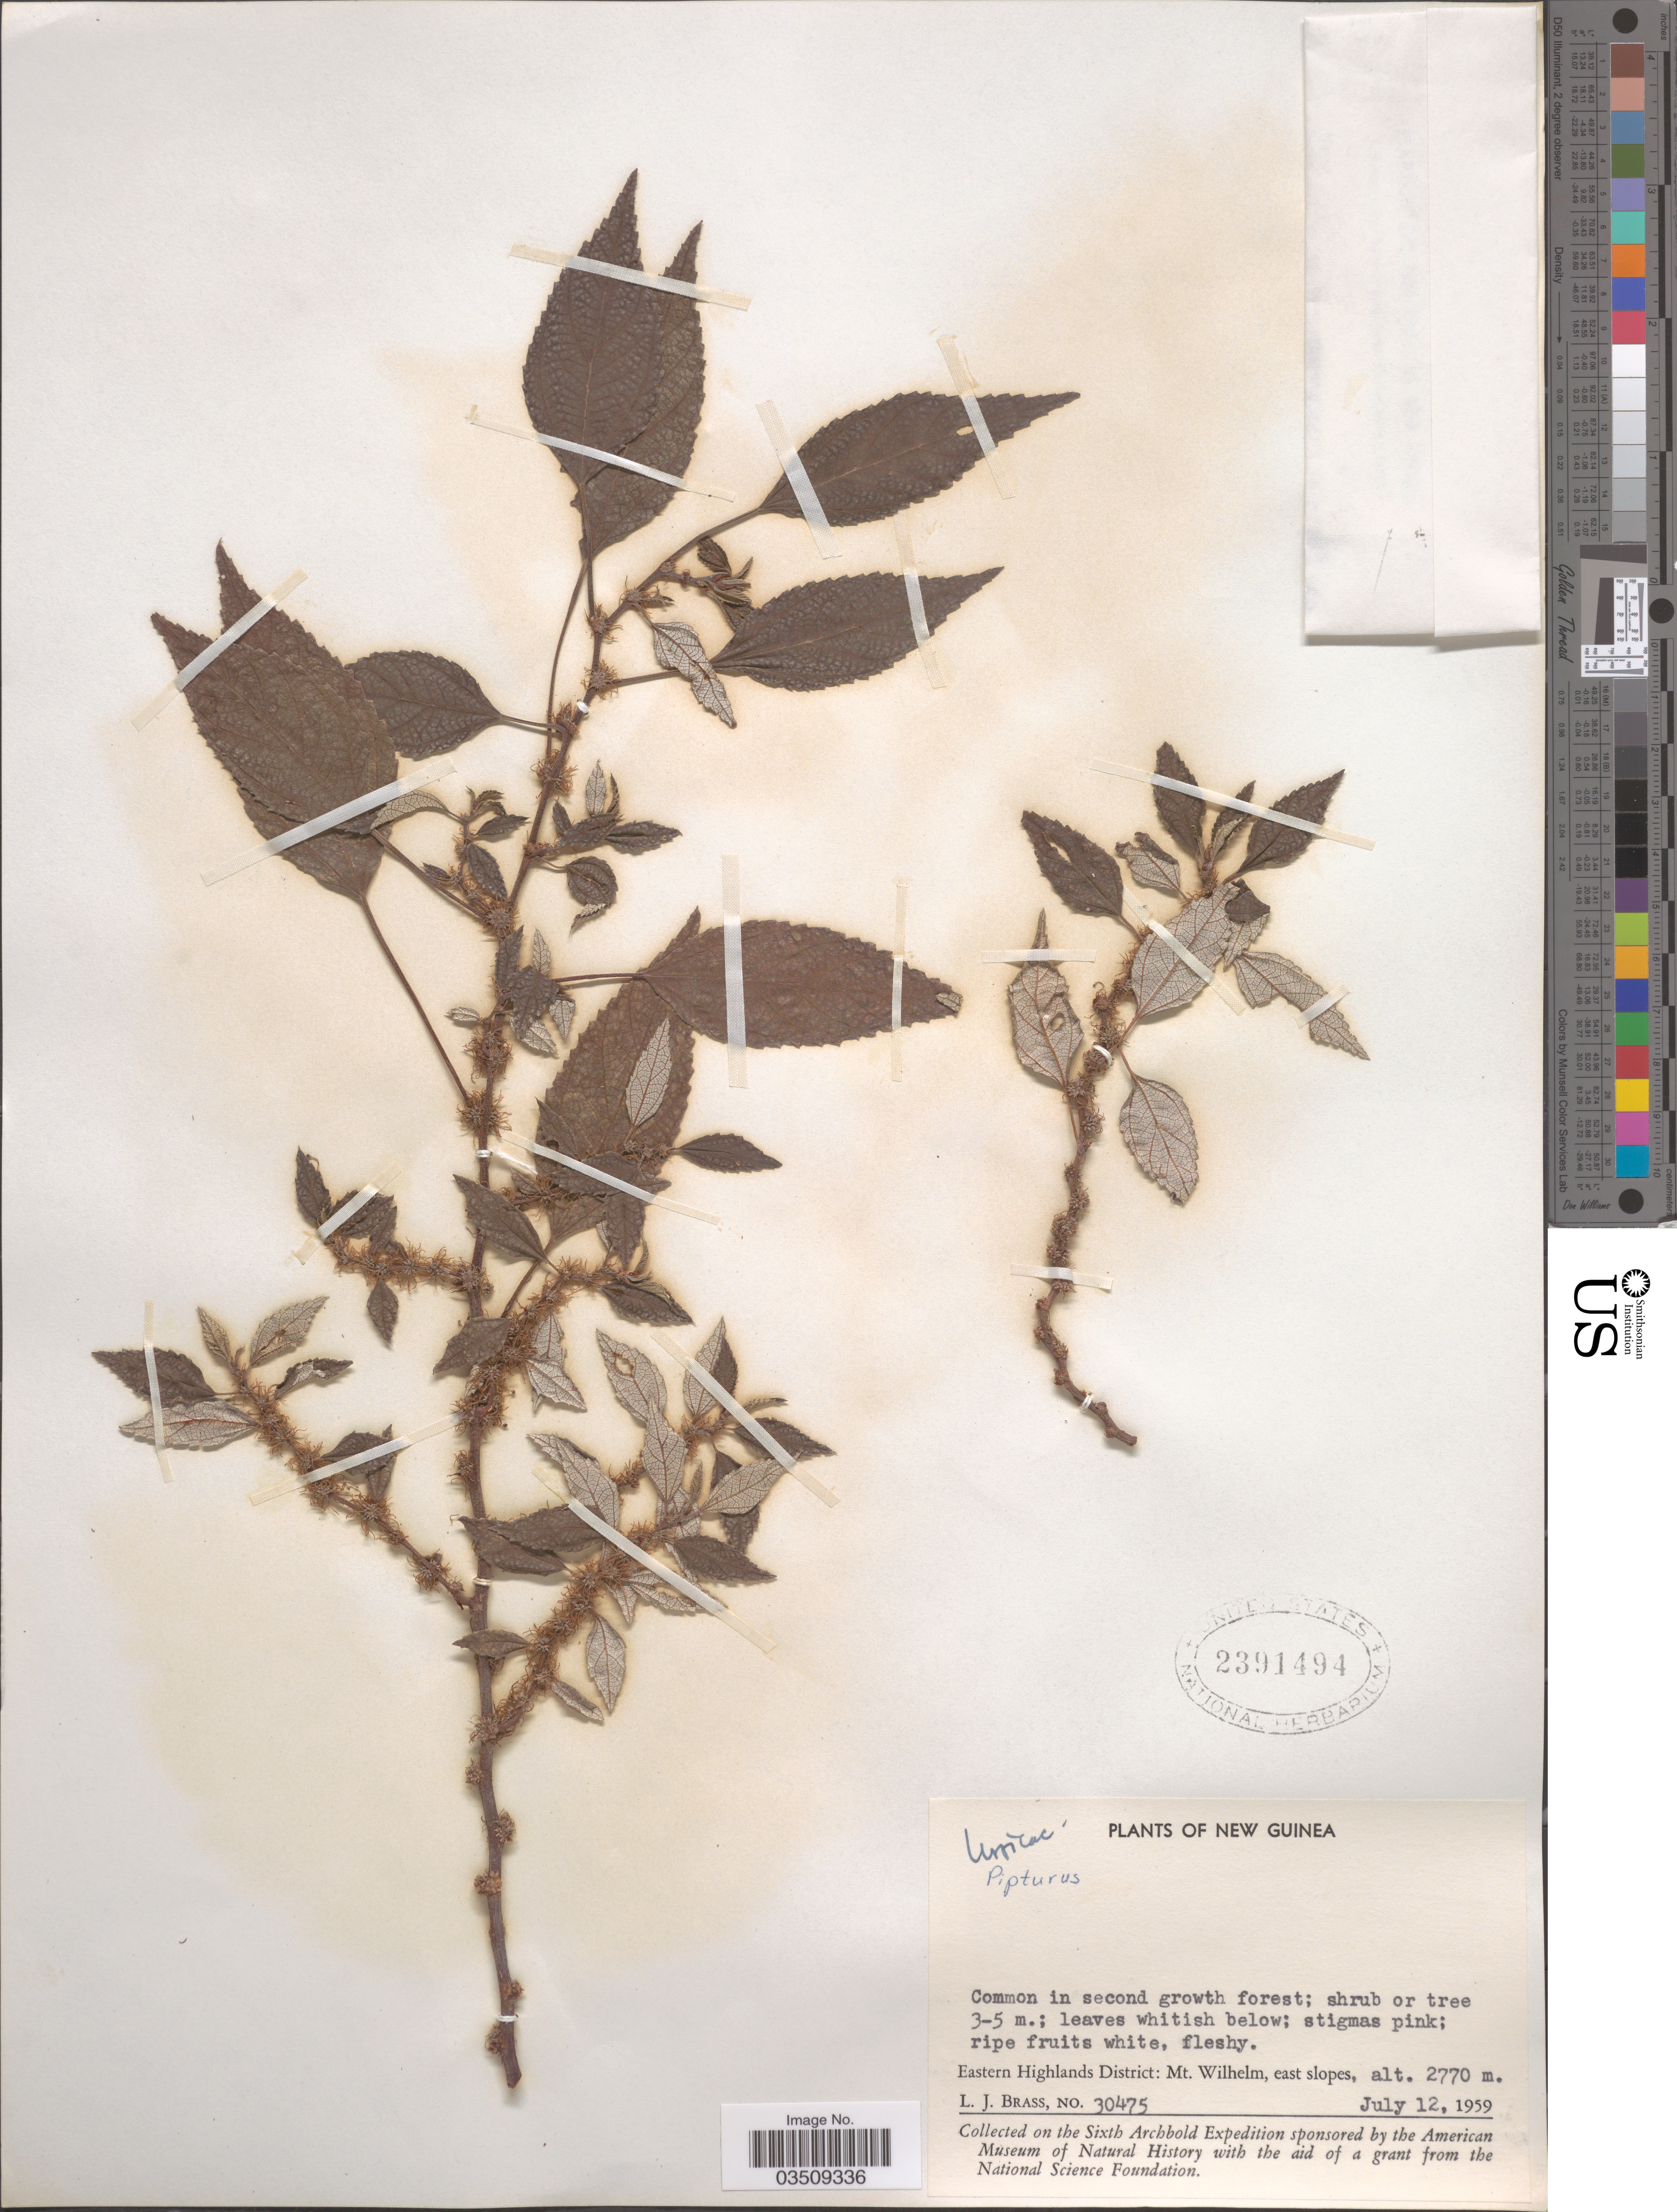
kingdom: Plantae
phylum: Tracheophyta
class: Magnoliopsida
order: Rosales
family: Urticaceae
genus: Pipturus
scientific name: Pipturus sp.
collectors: L. J. Brass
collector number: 30475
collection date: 1959-07-12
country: Papua New Guinea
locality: New Guinea. Eastern Highlands District: Mt. Wilhelm, east slopes.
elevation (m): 2770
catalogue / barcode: US 2391494